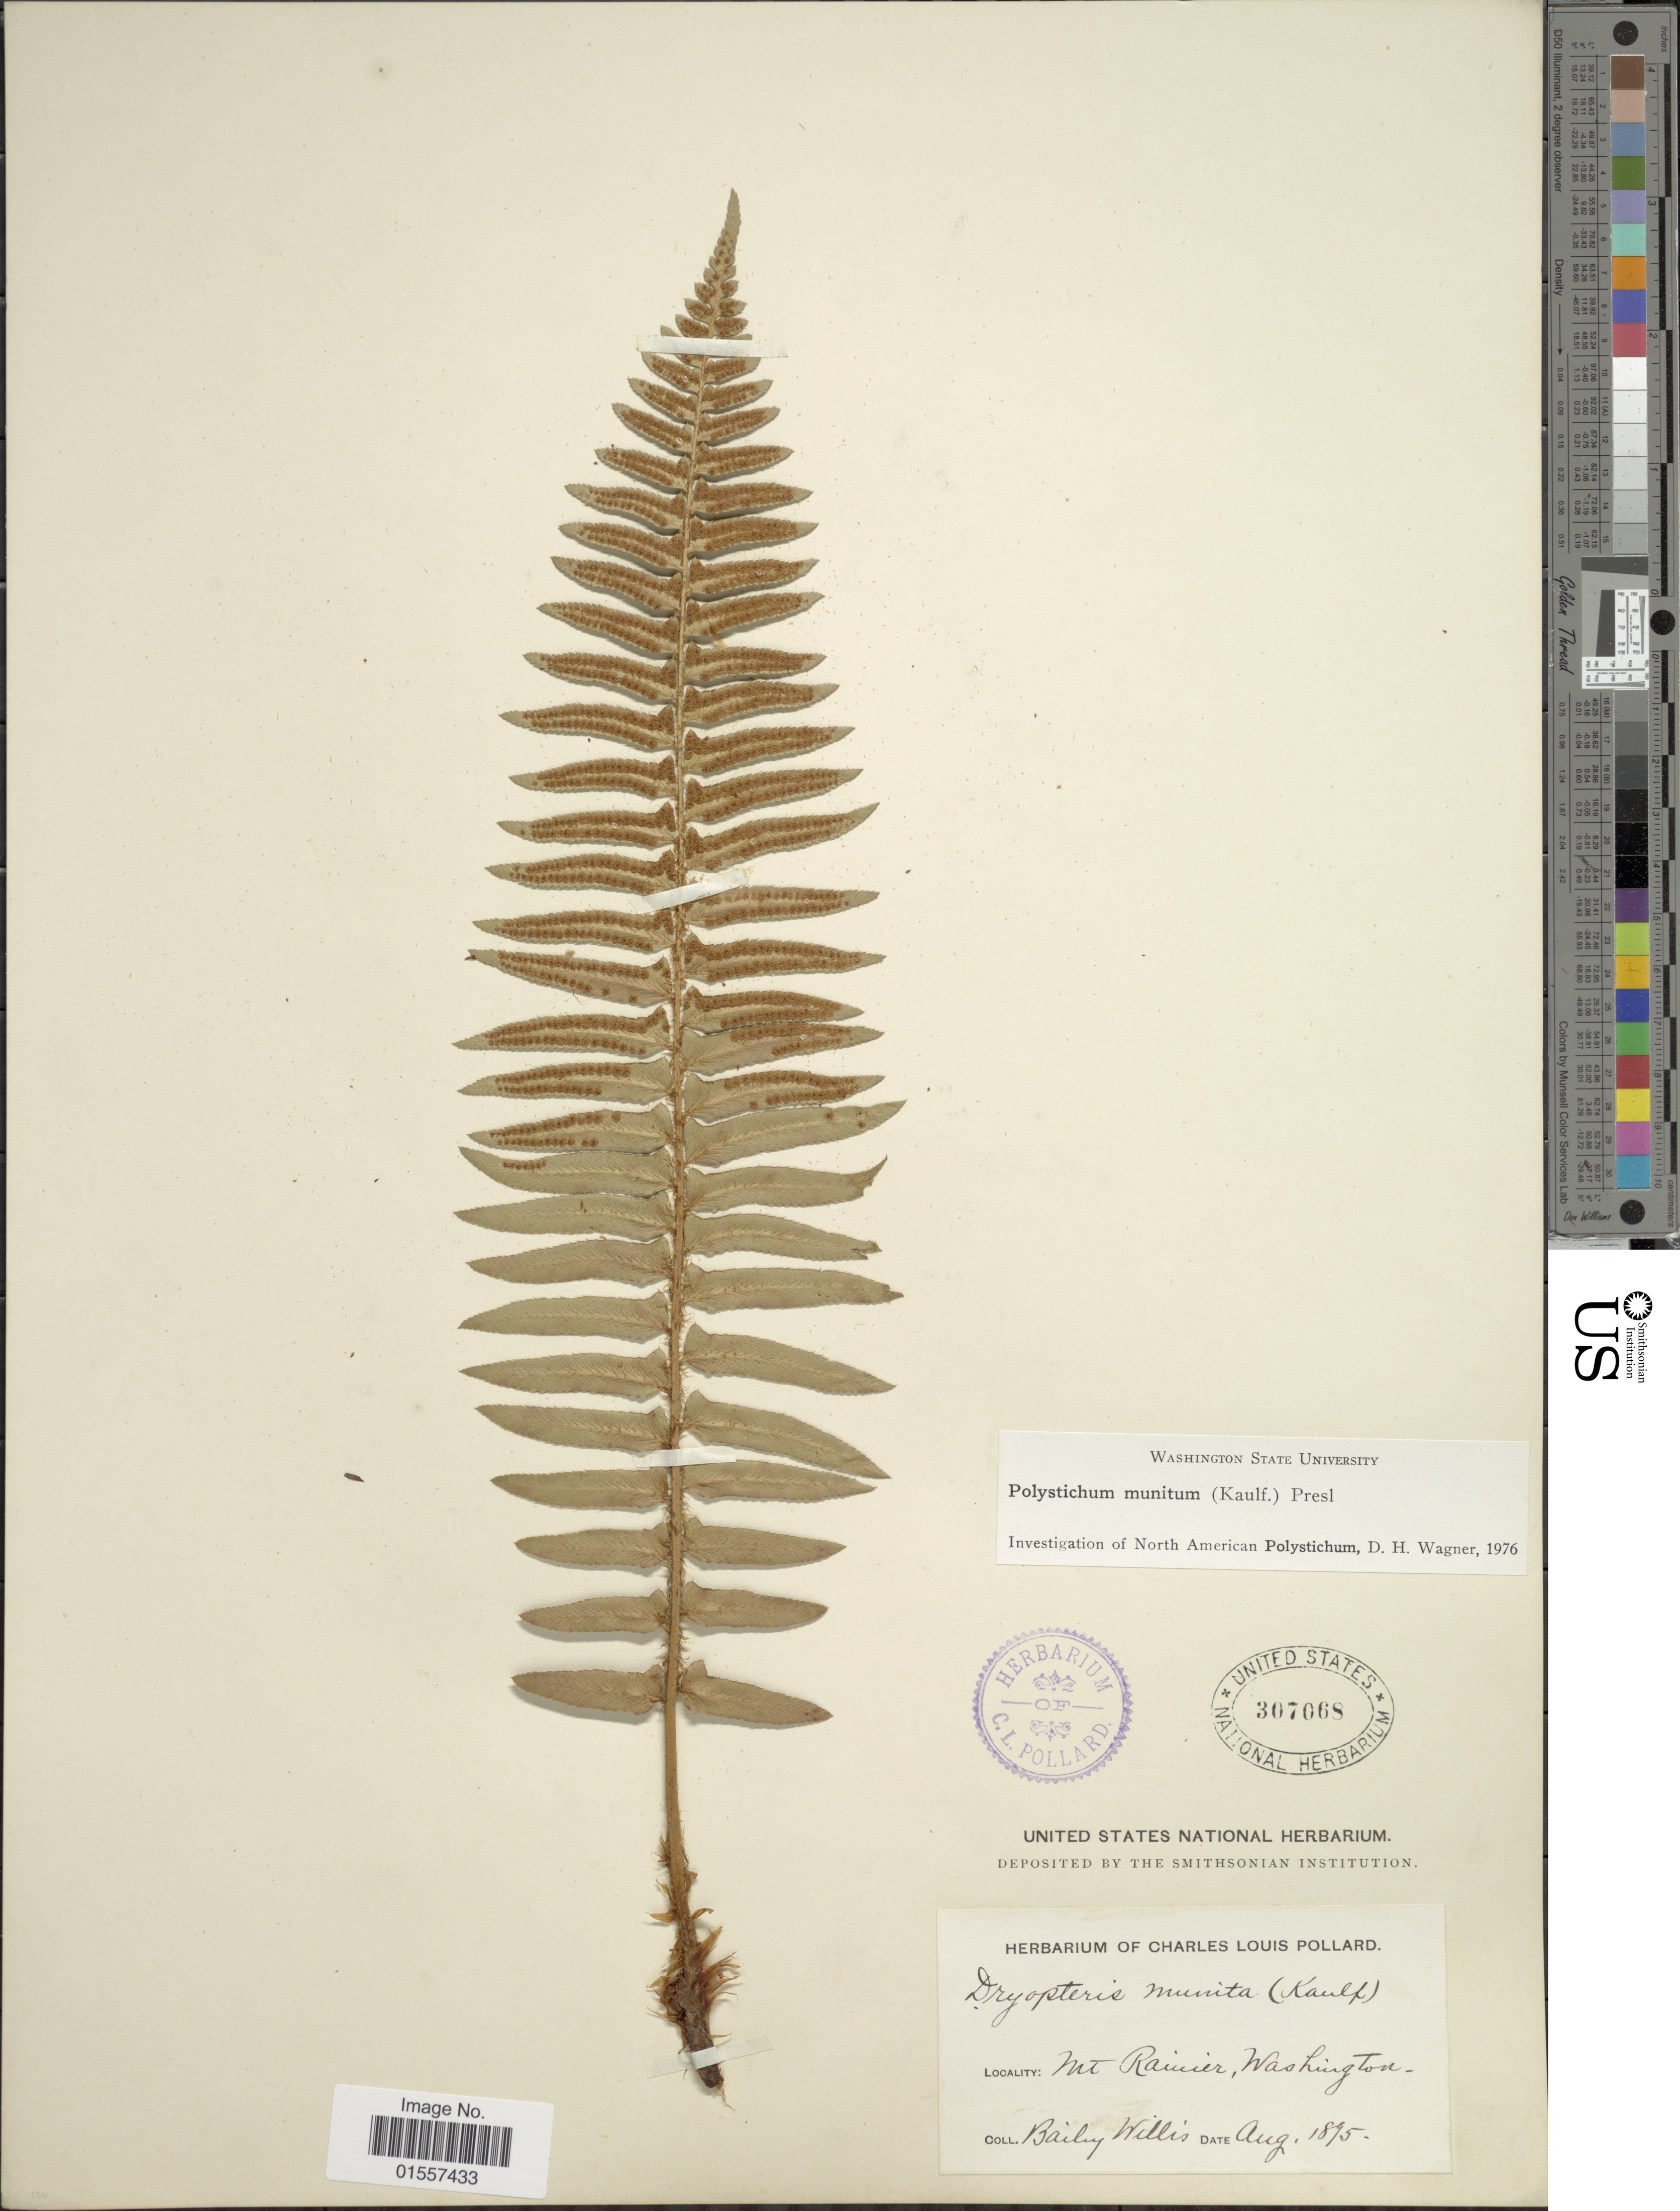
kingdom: Plantae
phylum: Tracheophyta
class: Polypodiopsida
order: Polypodiales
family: Dryopteridaceae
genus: Polystichum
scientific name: Polystichum munitum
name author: (Kaulf.) C. Presl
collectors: B. Willis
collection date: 1895-08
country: United States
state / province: Washington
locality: Mt. Rainier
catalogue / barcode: US 307068